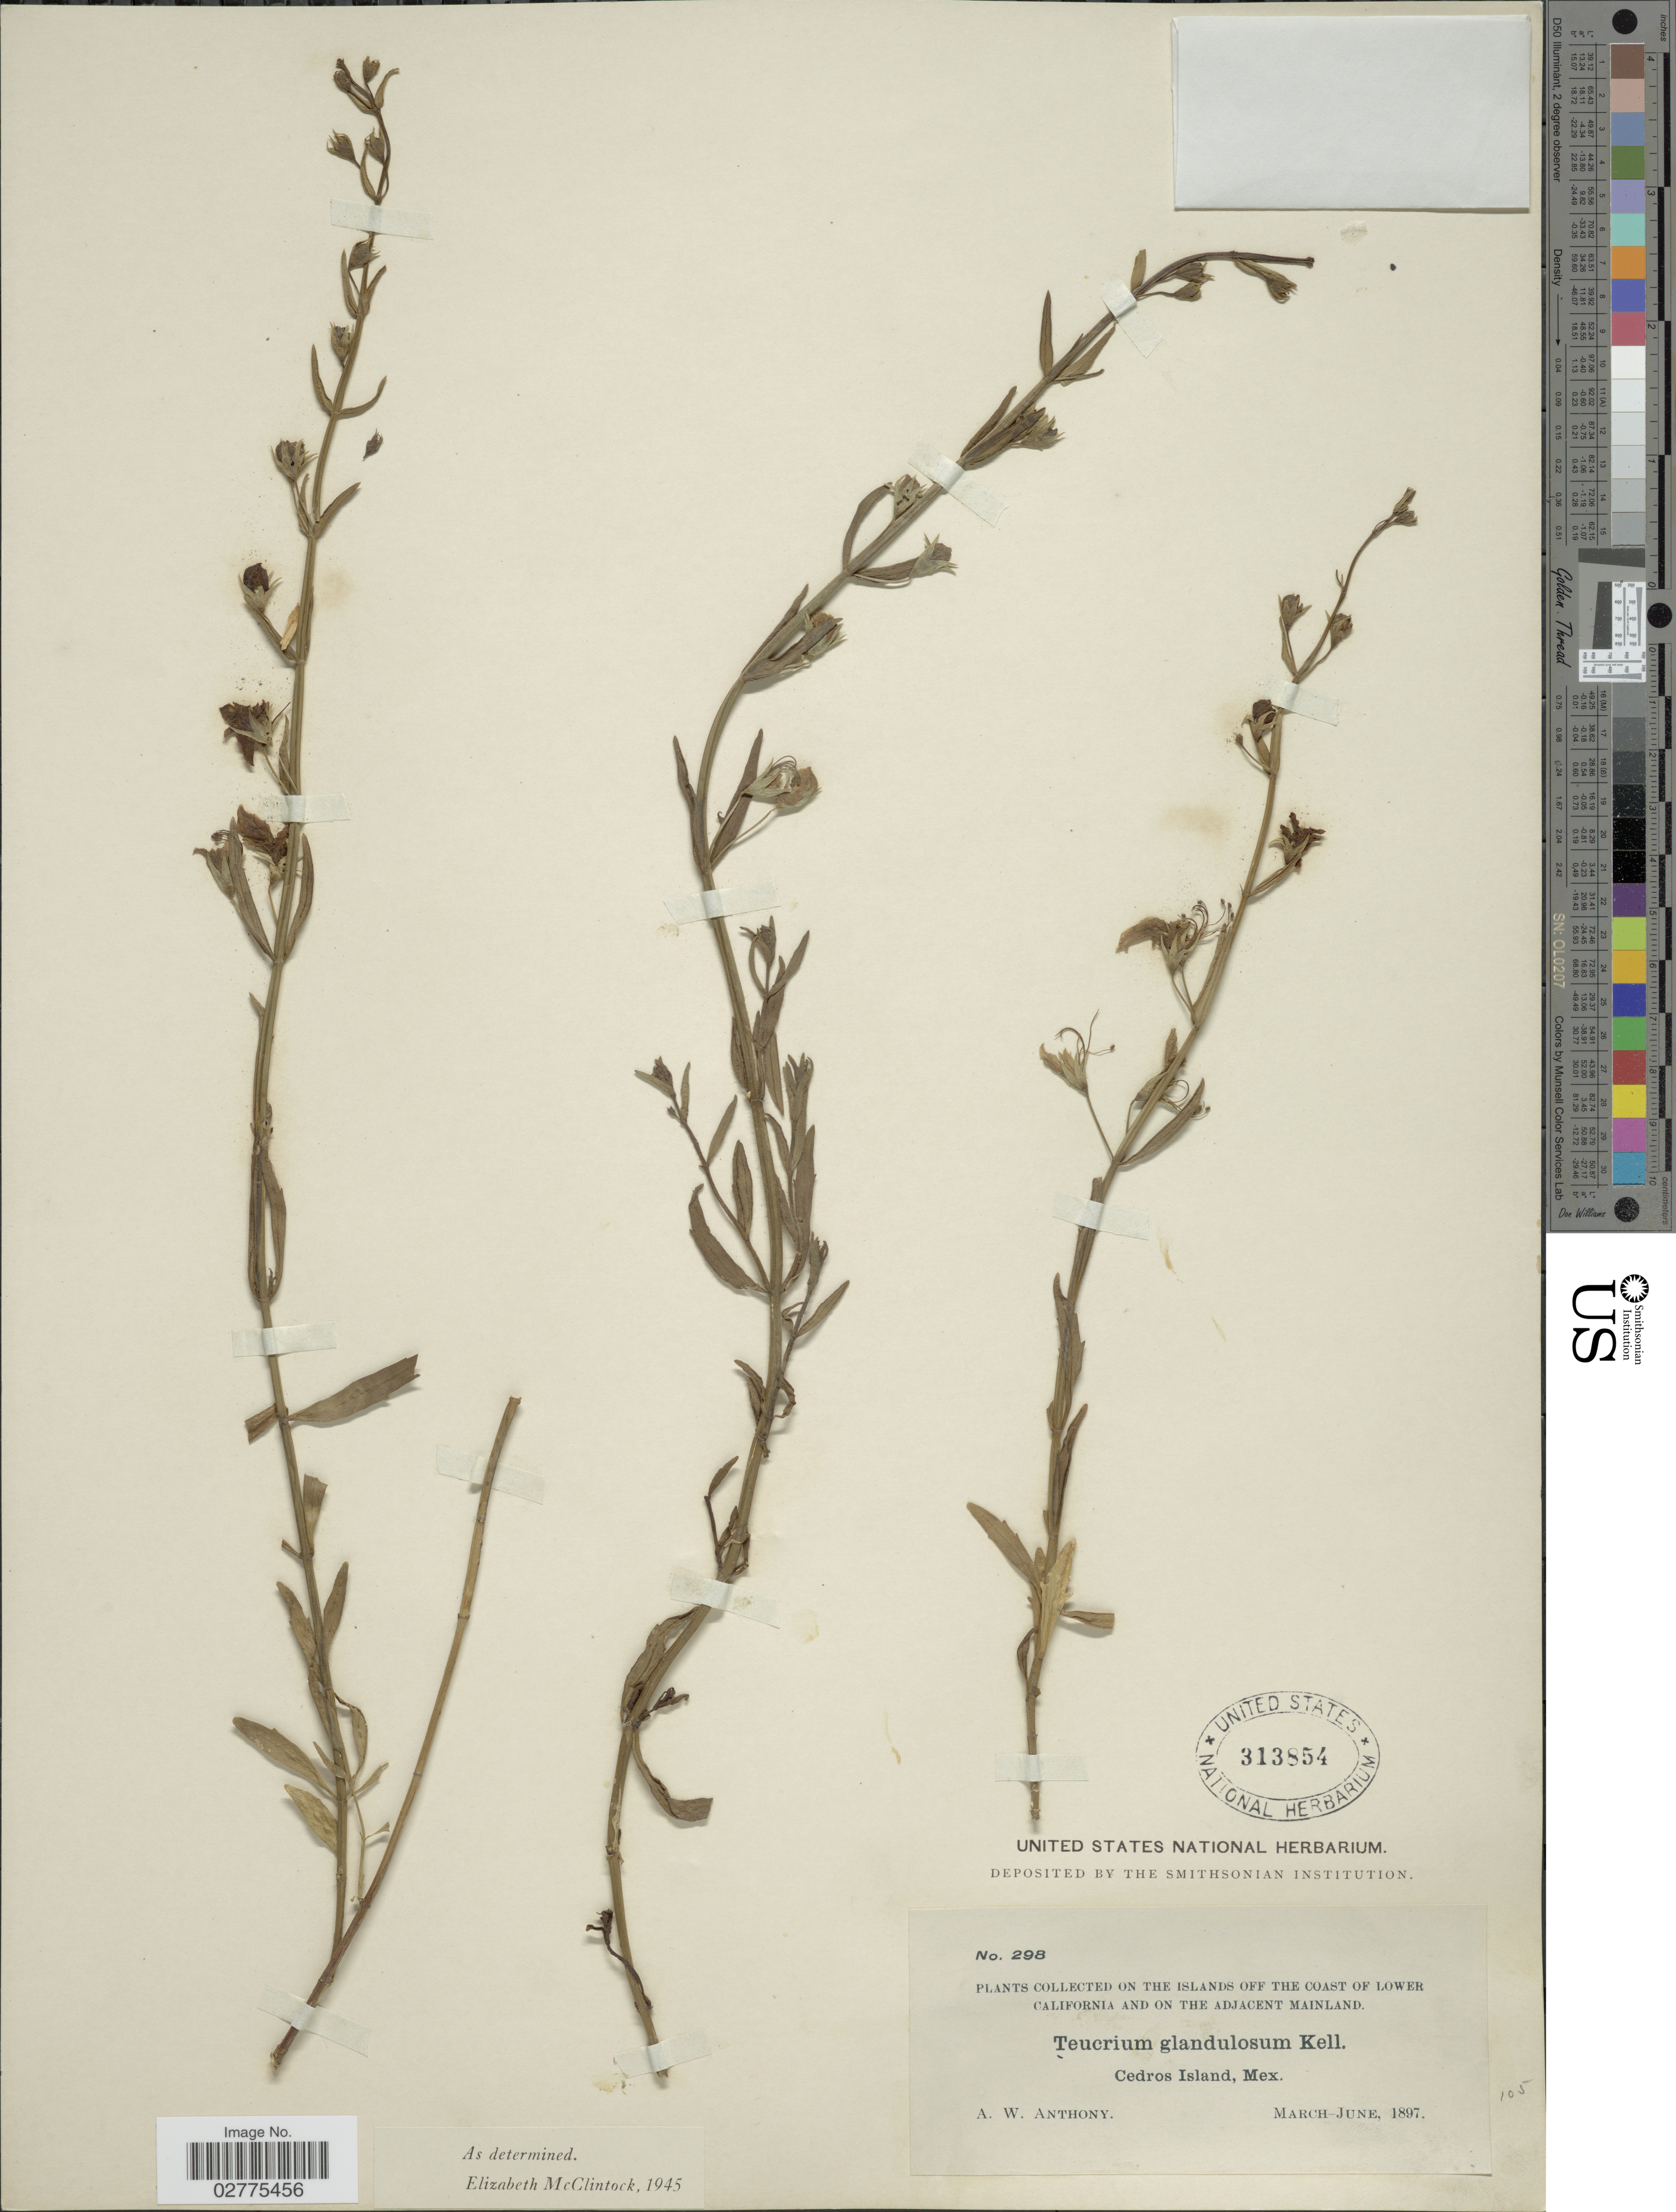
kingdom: Plantae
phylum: Tracheophyta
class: Magnoliopsida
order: Lamiales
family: Lamiaceae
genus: Teucrium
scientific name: Teucrium glandulosum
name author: Kellogg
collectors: A. W. Anthony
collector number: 298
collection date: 1897-03/1897-06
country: Mexico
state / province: Baja California Norte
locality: Islands off the coast of Lower California and on the adjacent mainland, Cedros Island.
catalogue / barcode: US 313854